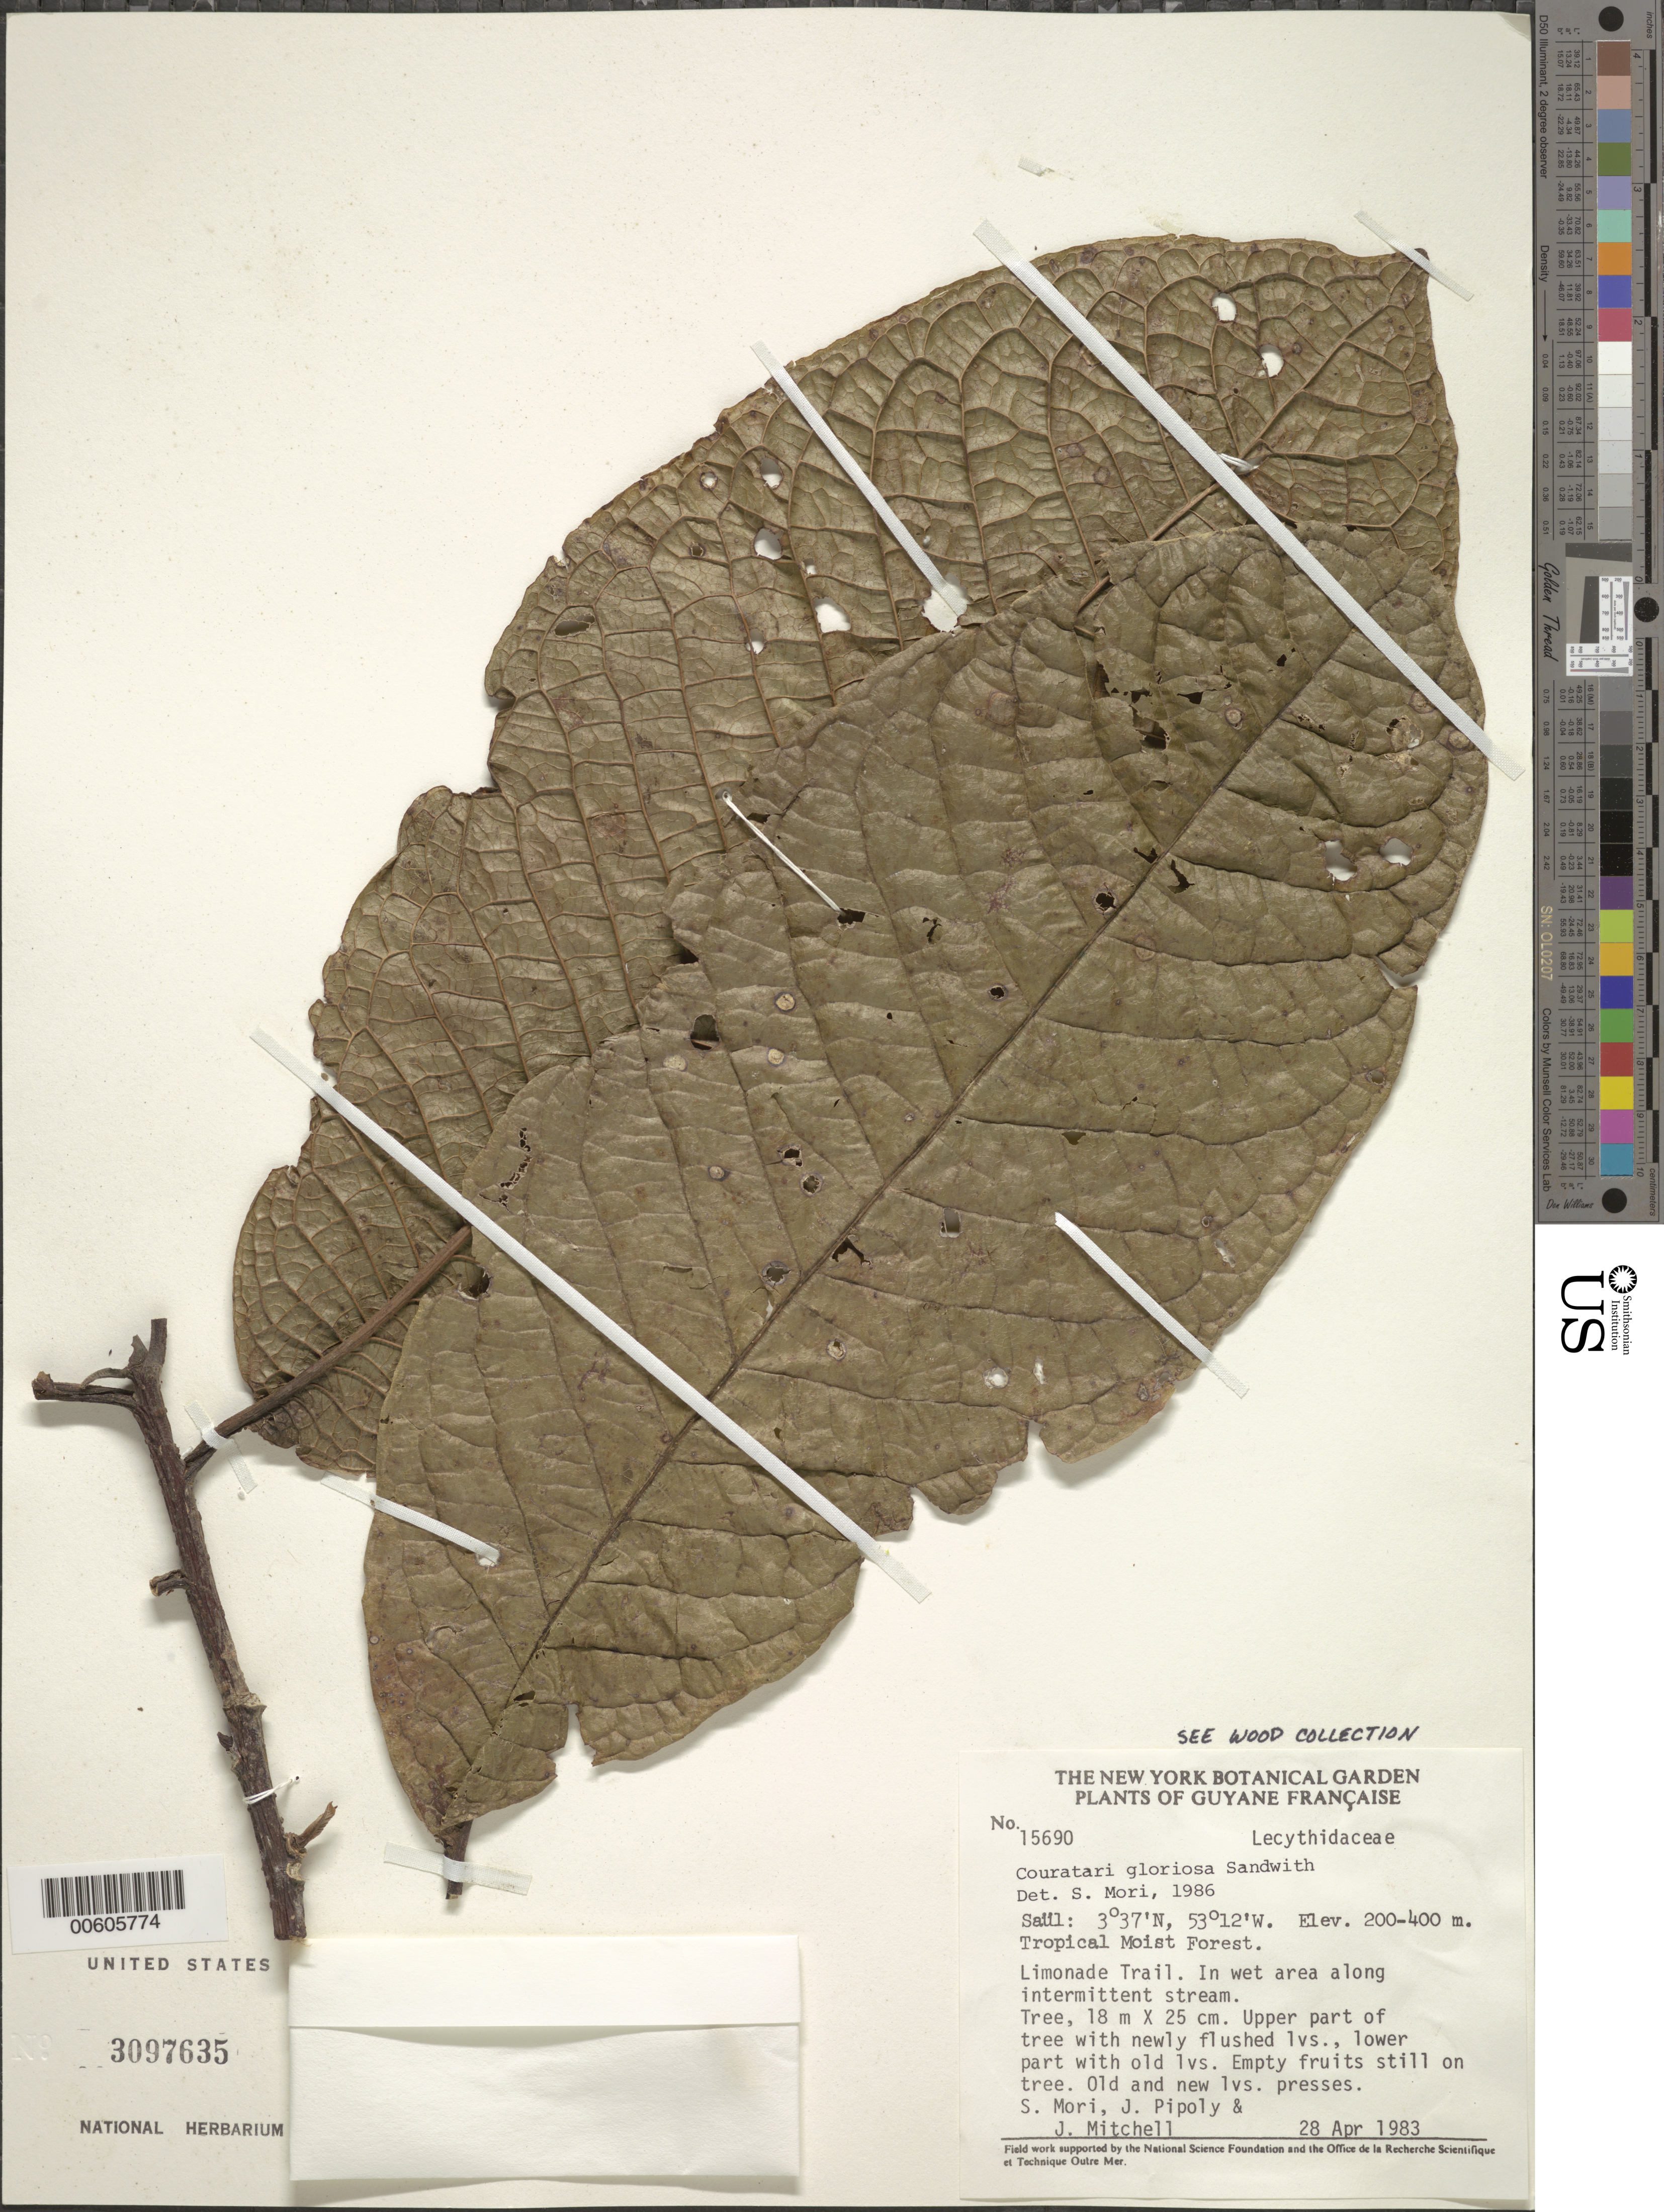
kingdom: Plantae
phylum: Tracheophyta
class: Magnoliopsida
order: Ericales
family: Lecythidaceae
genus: Couratari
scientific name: Couratari gloriosa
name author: Sandwith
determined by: Mori, Scott A.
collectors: J. D. Mitchell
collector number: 15690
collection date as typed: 28-Apr-83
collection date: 1983-04-28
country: French Guiana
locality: Saül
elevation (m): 200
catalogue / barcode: US 3097635